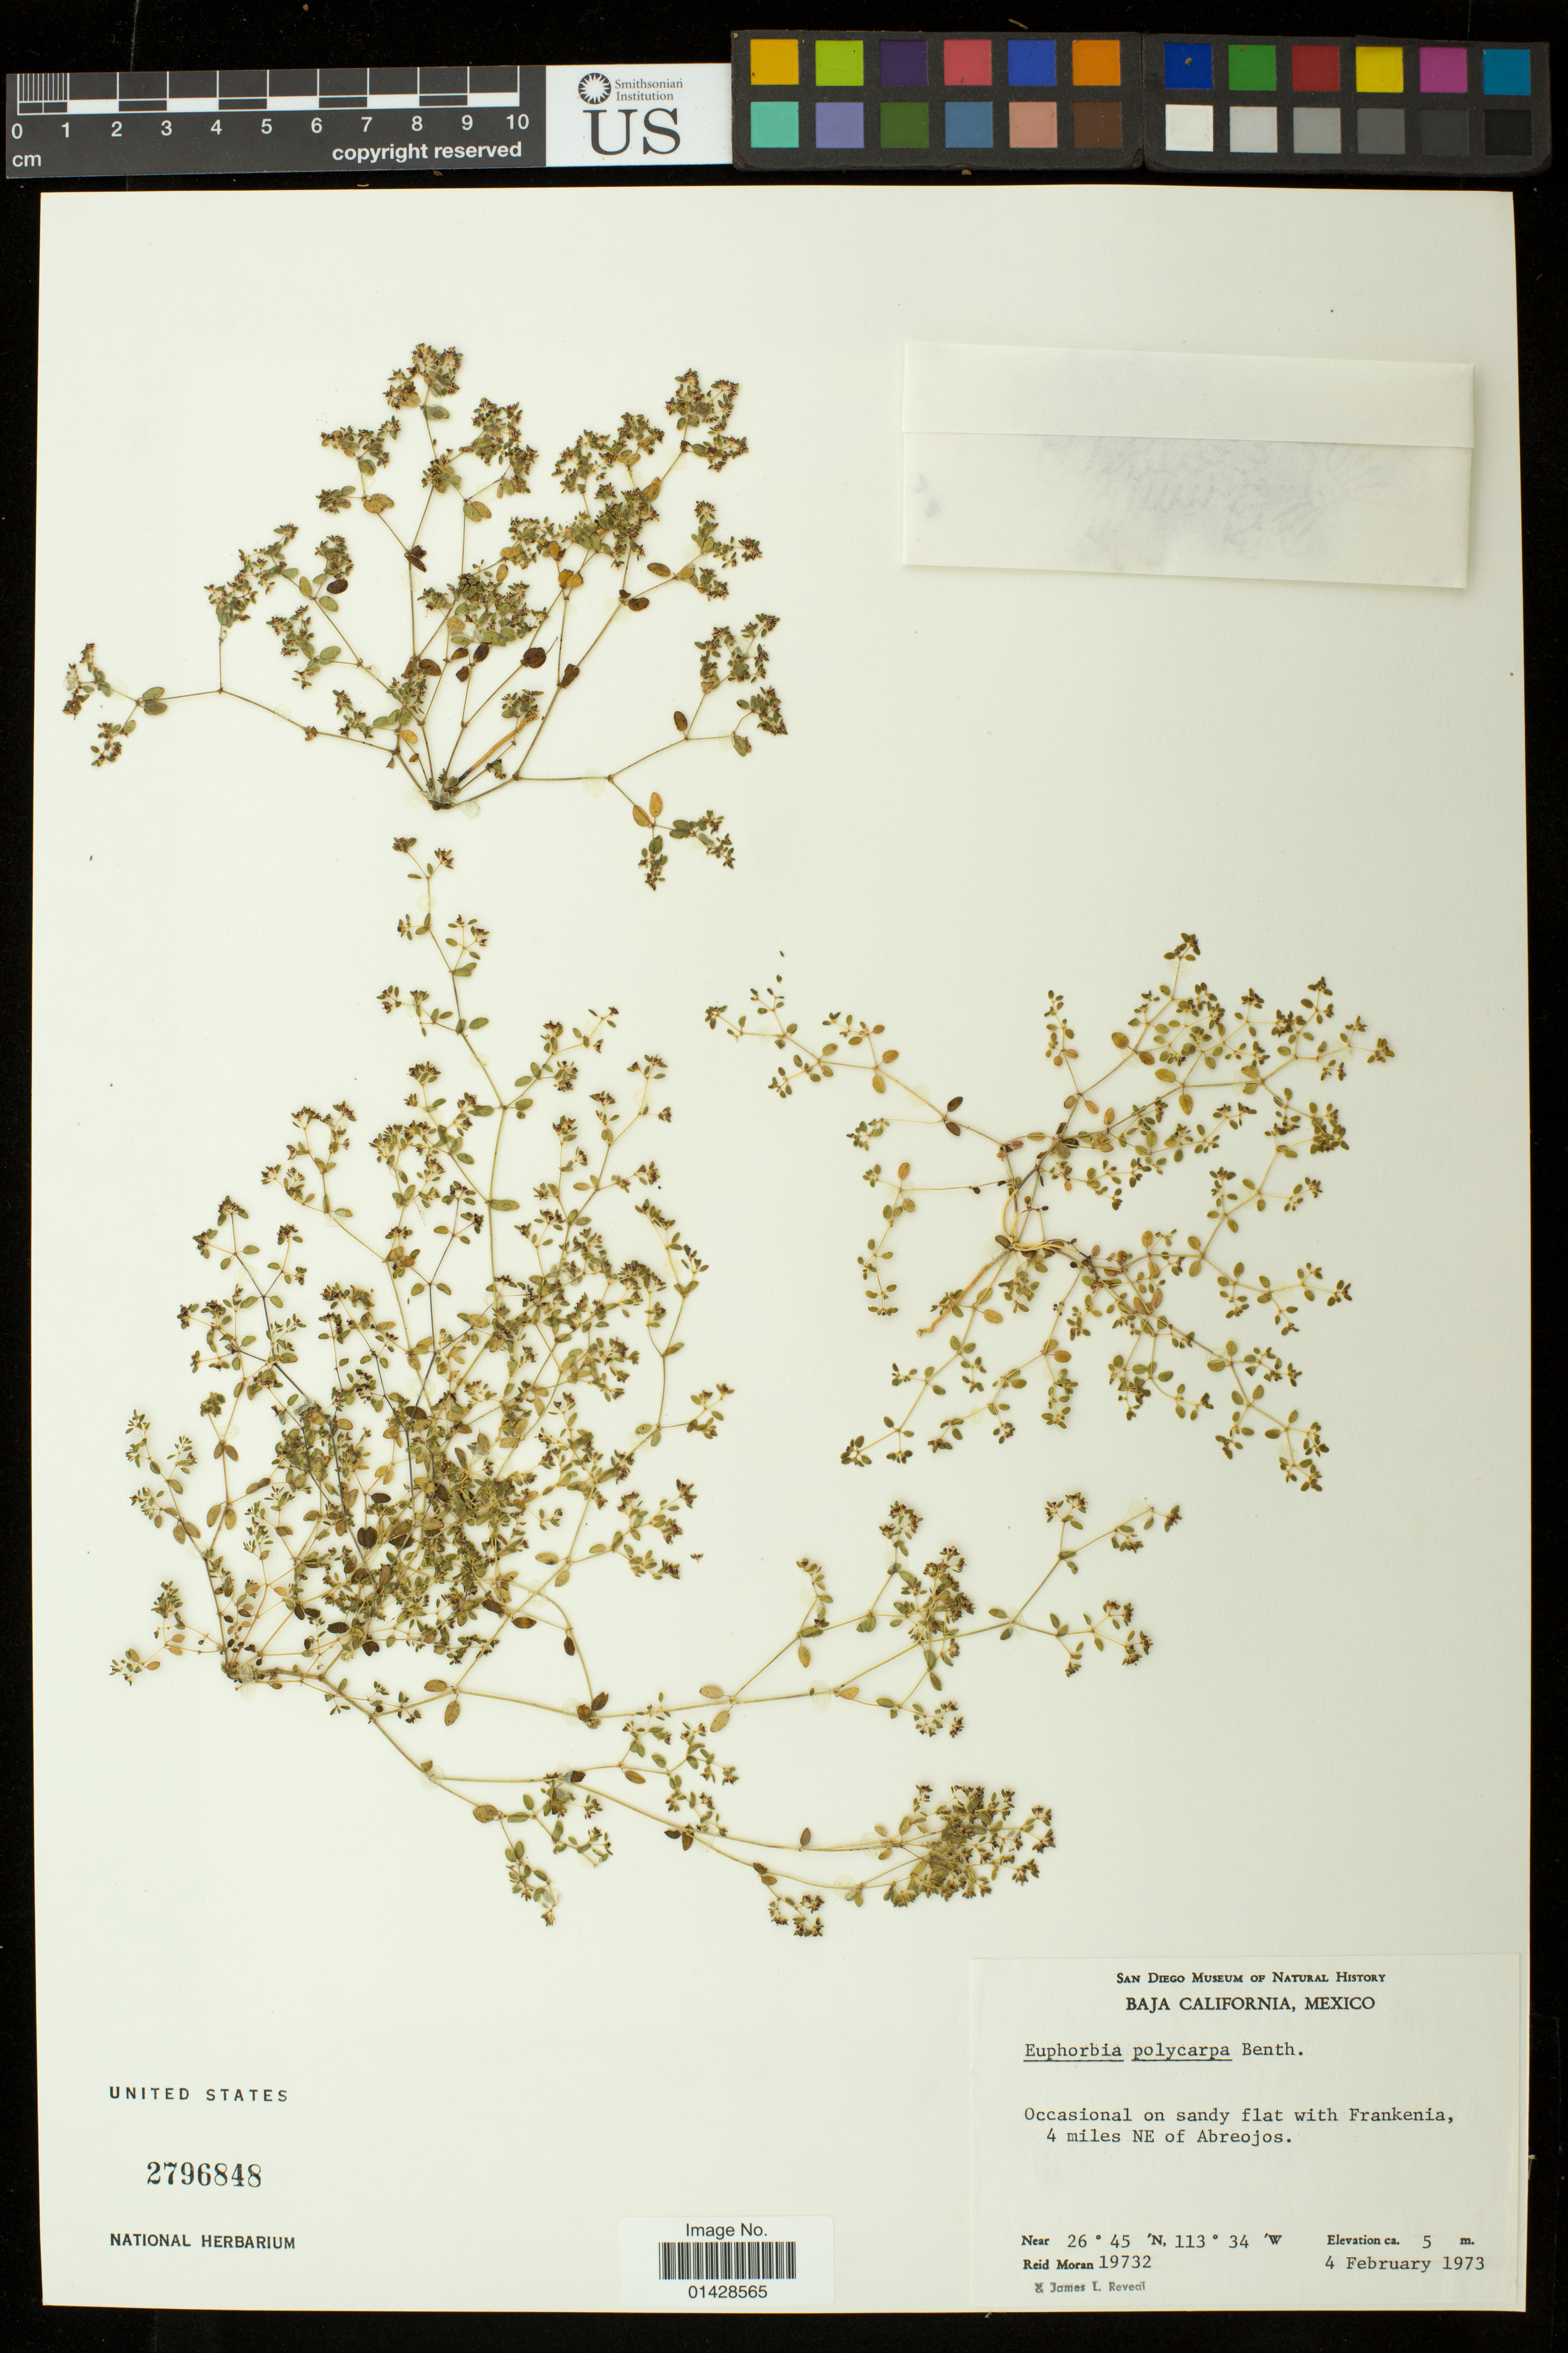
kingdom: Plantae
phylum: Tracheophyta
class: Magnoliopsida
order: Malpighiales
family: Euphorbiaceae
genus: Euphorbia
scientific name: Euphorbia polycarpa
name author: Benth.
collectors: R. V. Moran & J. Reveal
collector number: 19732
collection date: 1973-02-04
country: Mexico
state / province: Baja California Sur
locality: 4 miles NE of Abreojos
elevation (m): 5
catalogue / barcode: US 2796848